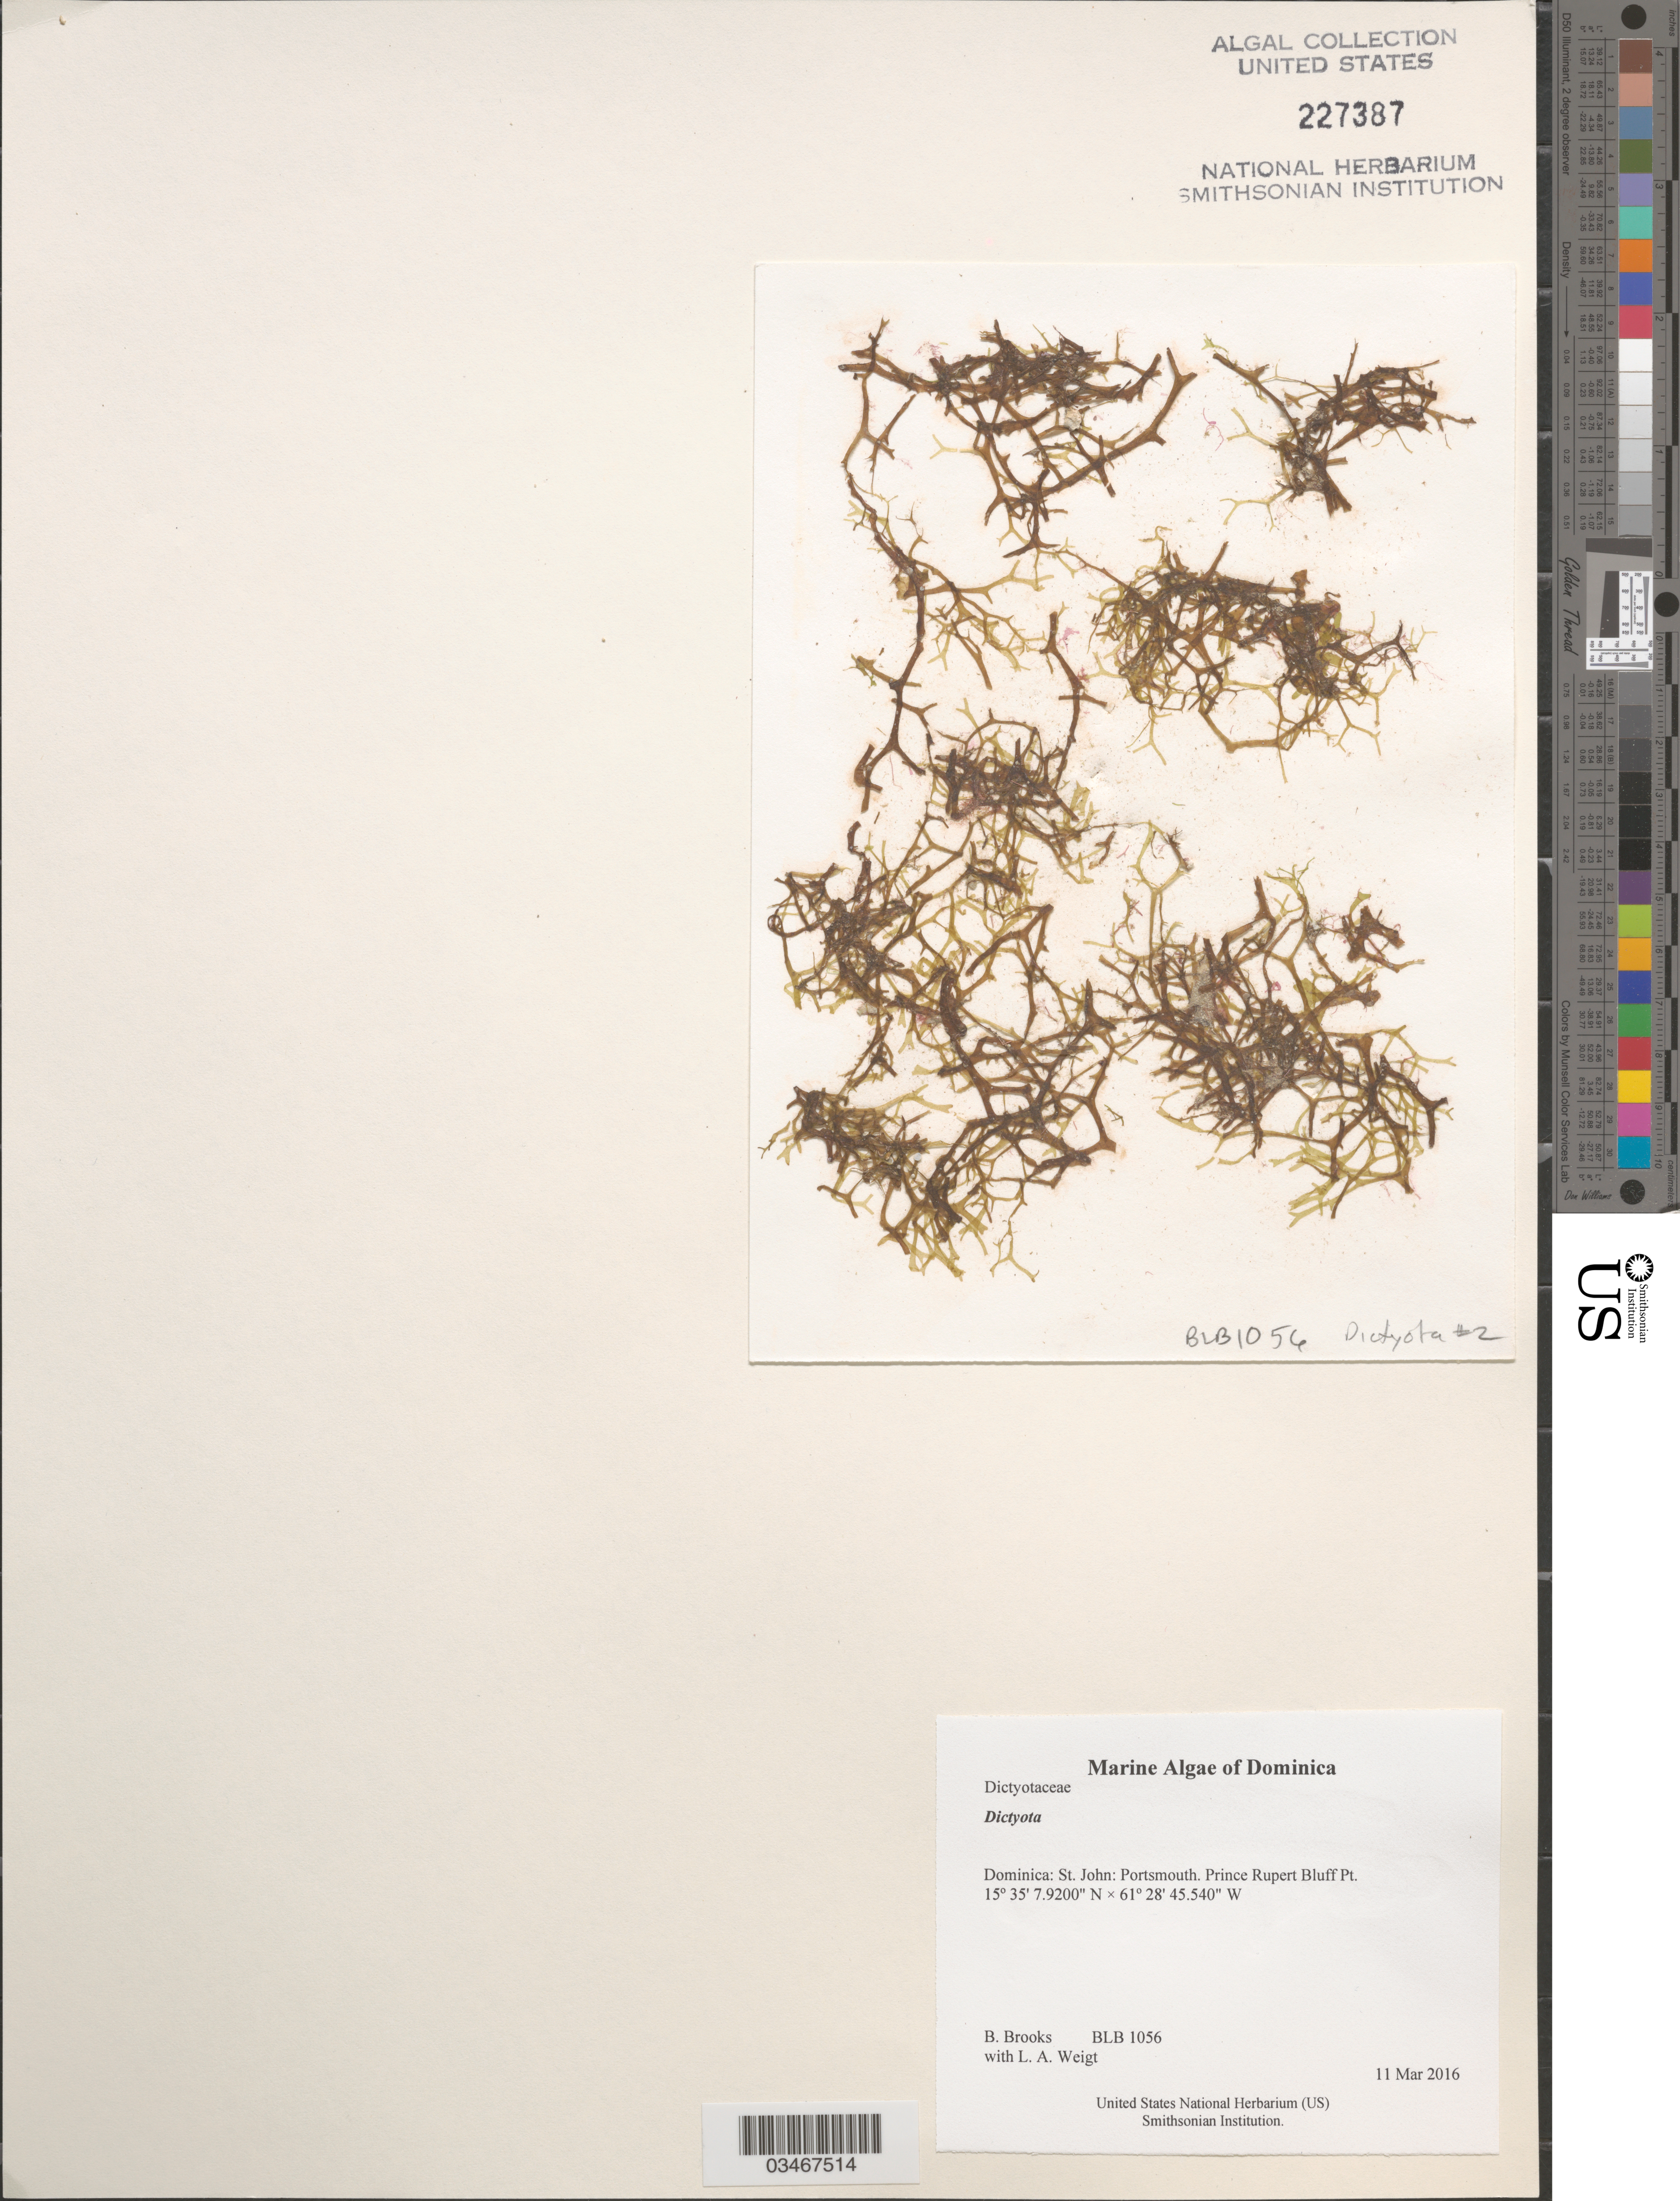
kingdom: Chromista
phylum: Ochrophyta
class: Phaeophyceae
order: Dictyotales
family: Dictyotaceae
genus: Dictyota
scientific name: Dictyota sp.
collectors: B. Brooks & L. A. Weigt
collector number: BLB 1056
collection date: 2016-03-11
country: Dominica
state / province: St. John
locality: Portsmouth. Prince Rubert Bluff Pt.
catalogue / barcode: US 227387